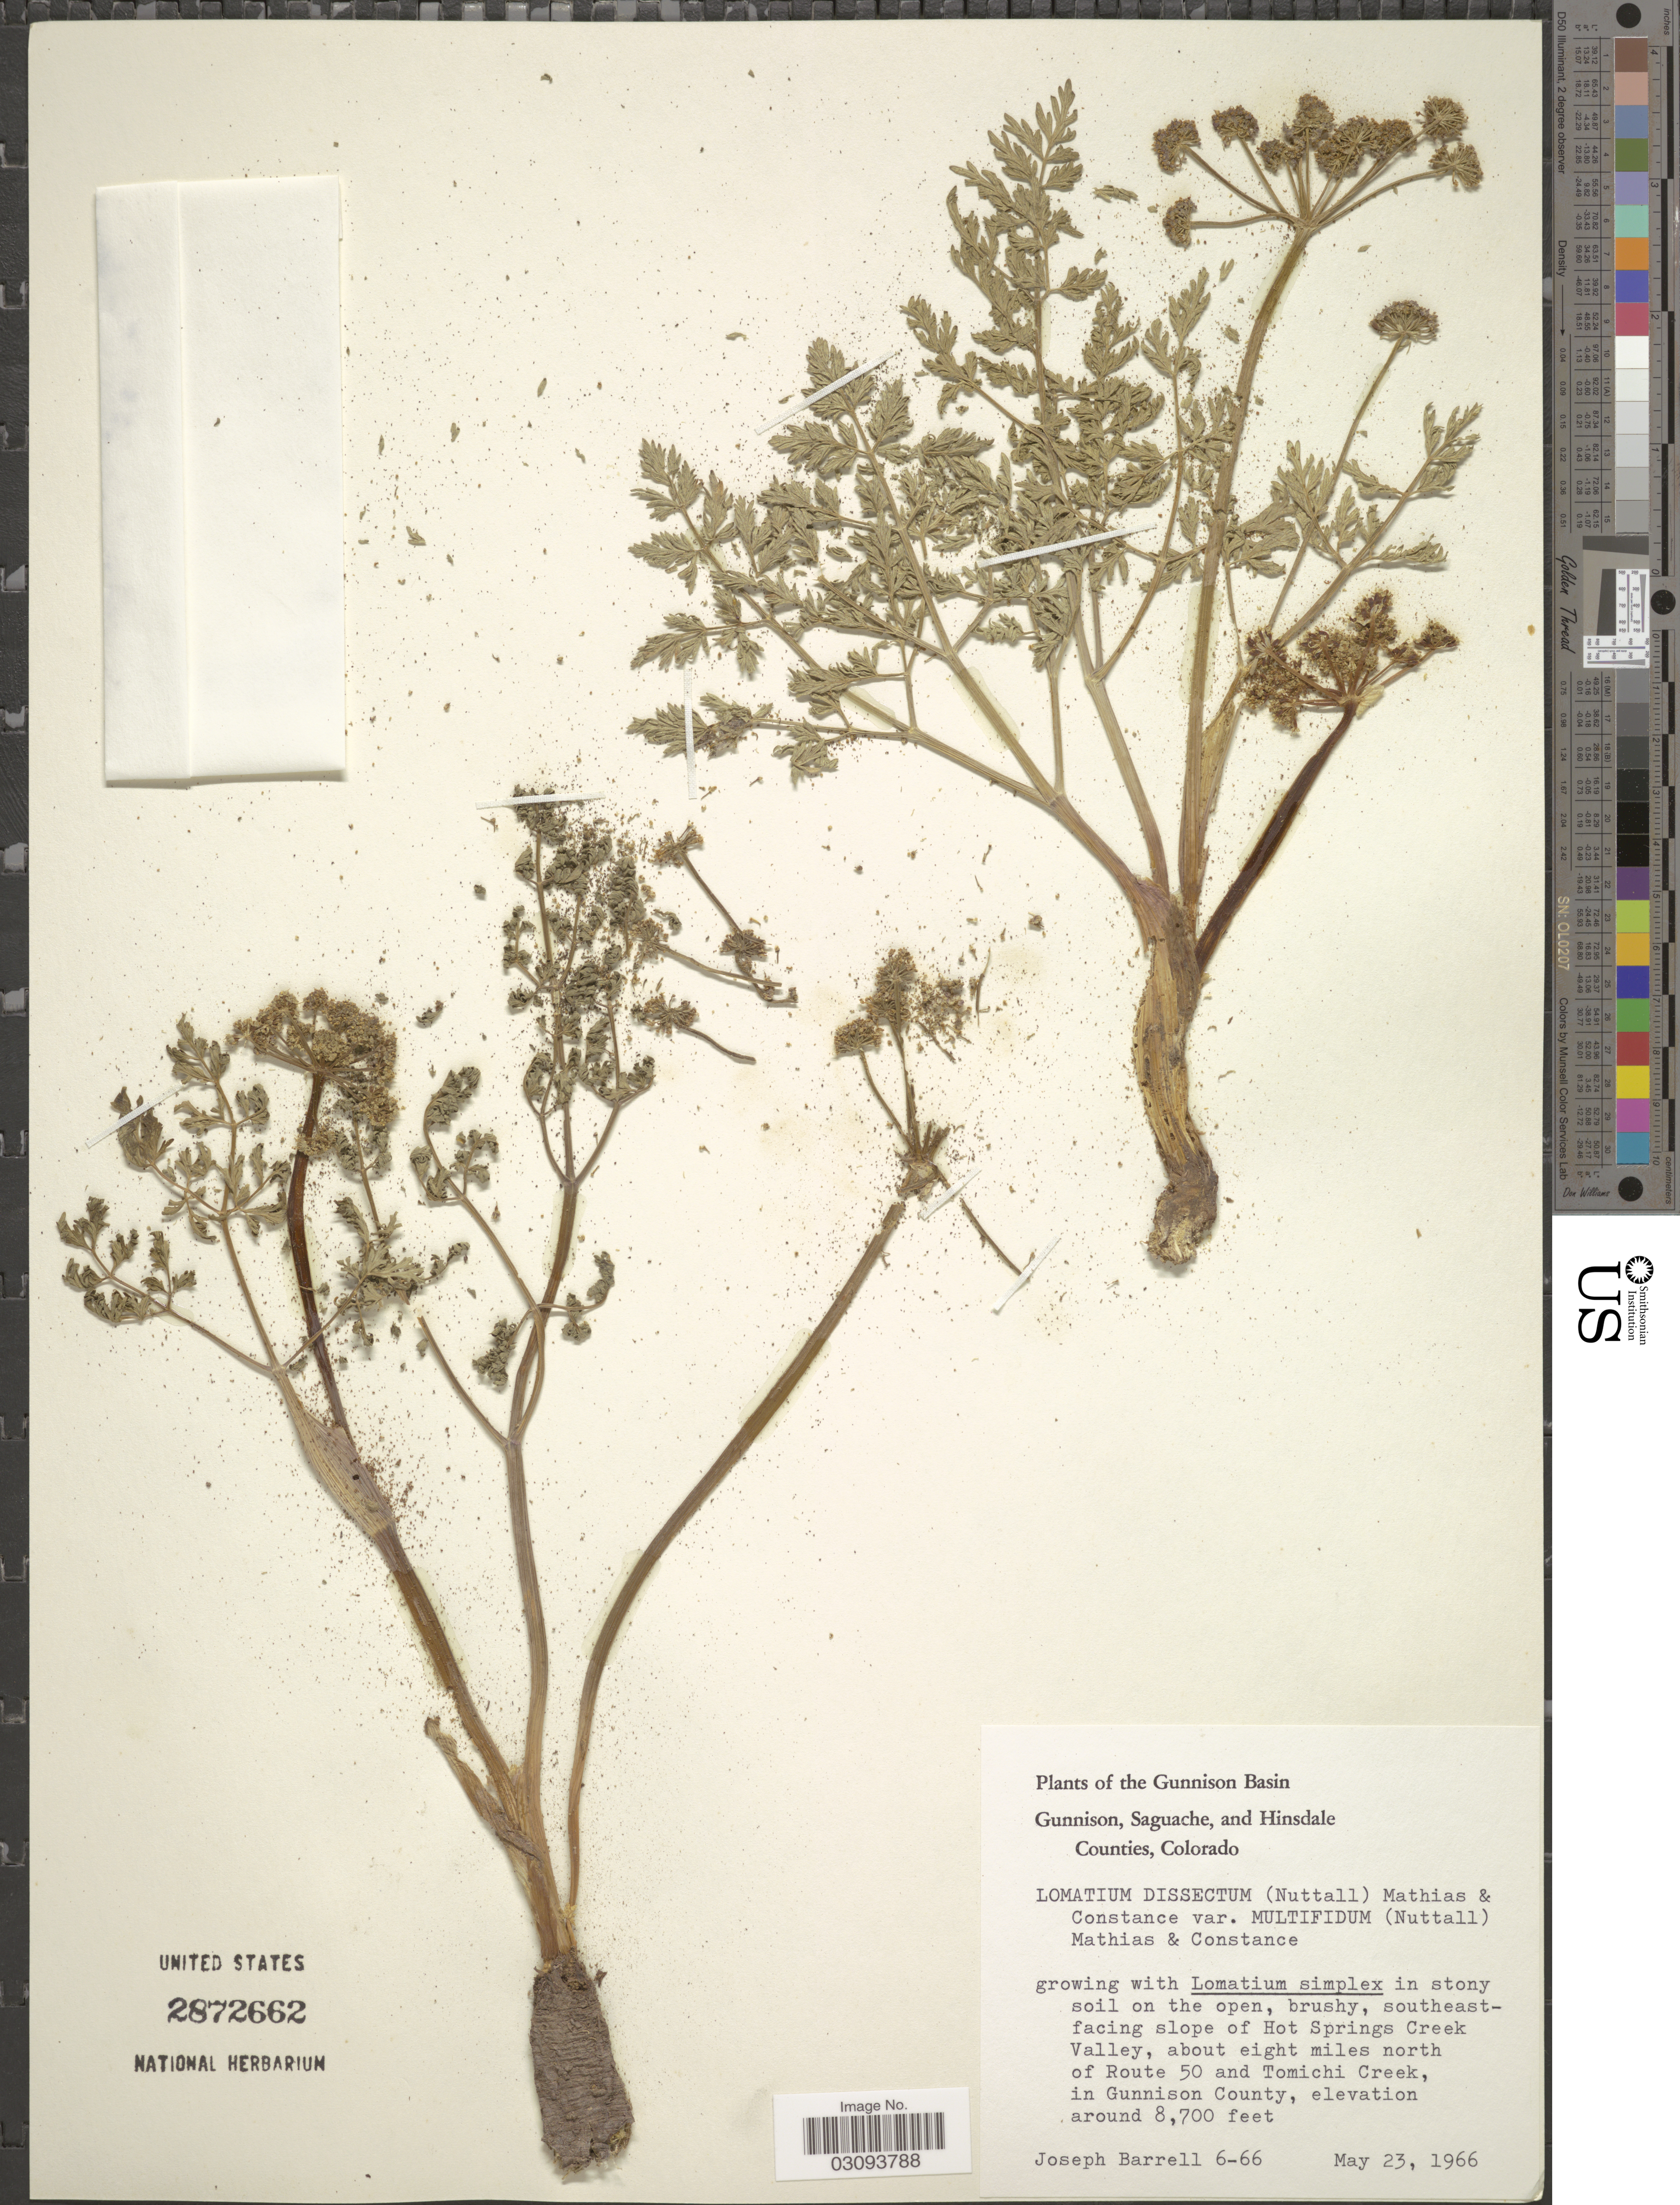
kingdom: Plantae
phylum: Tracheophyta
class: Magnoliopsida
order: Apiales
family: Apiaceae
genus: Lomatium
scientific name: Lomatium dissectum var. multifidum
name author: (Nutt.) Mathias & Constance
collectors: J. Barrell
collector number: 6-66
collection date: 1966-05-23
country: United States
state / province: Colorado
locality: The Gunnison Basin, southeastfacing slope of Hot Springs Creek Valley, about eight miles north of Route 50 and Tomichi Creek, in Gunnison County.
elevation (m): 2652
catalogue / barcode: US 2872662